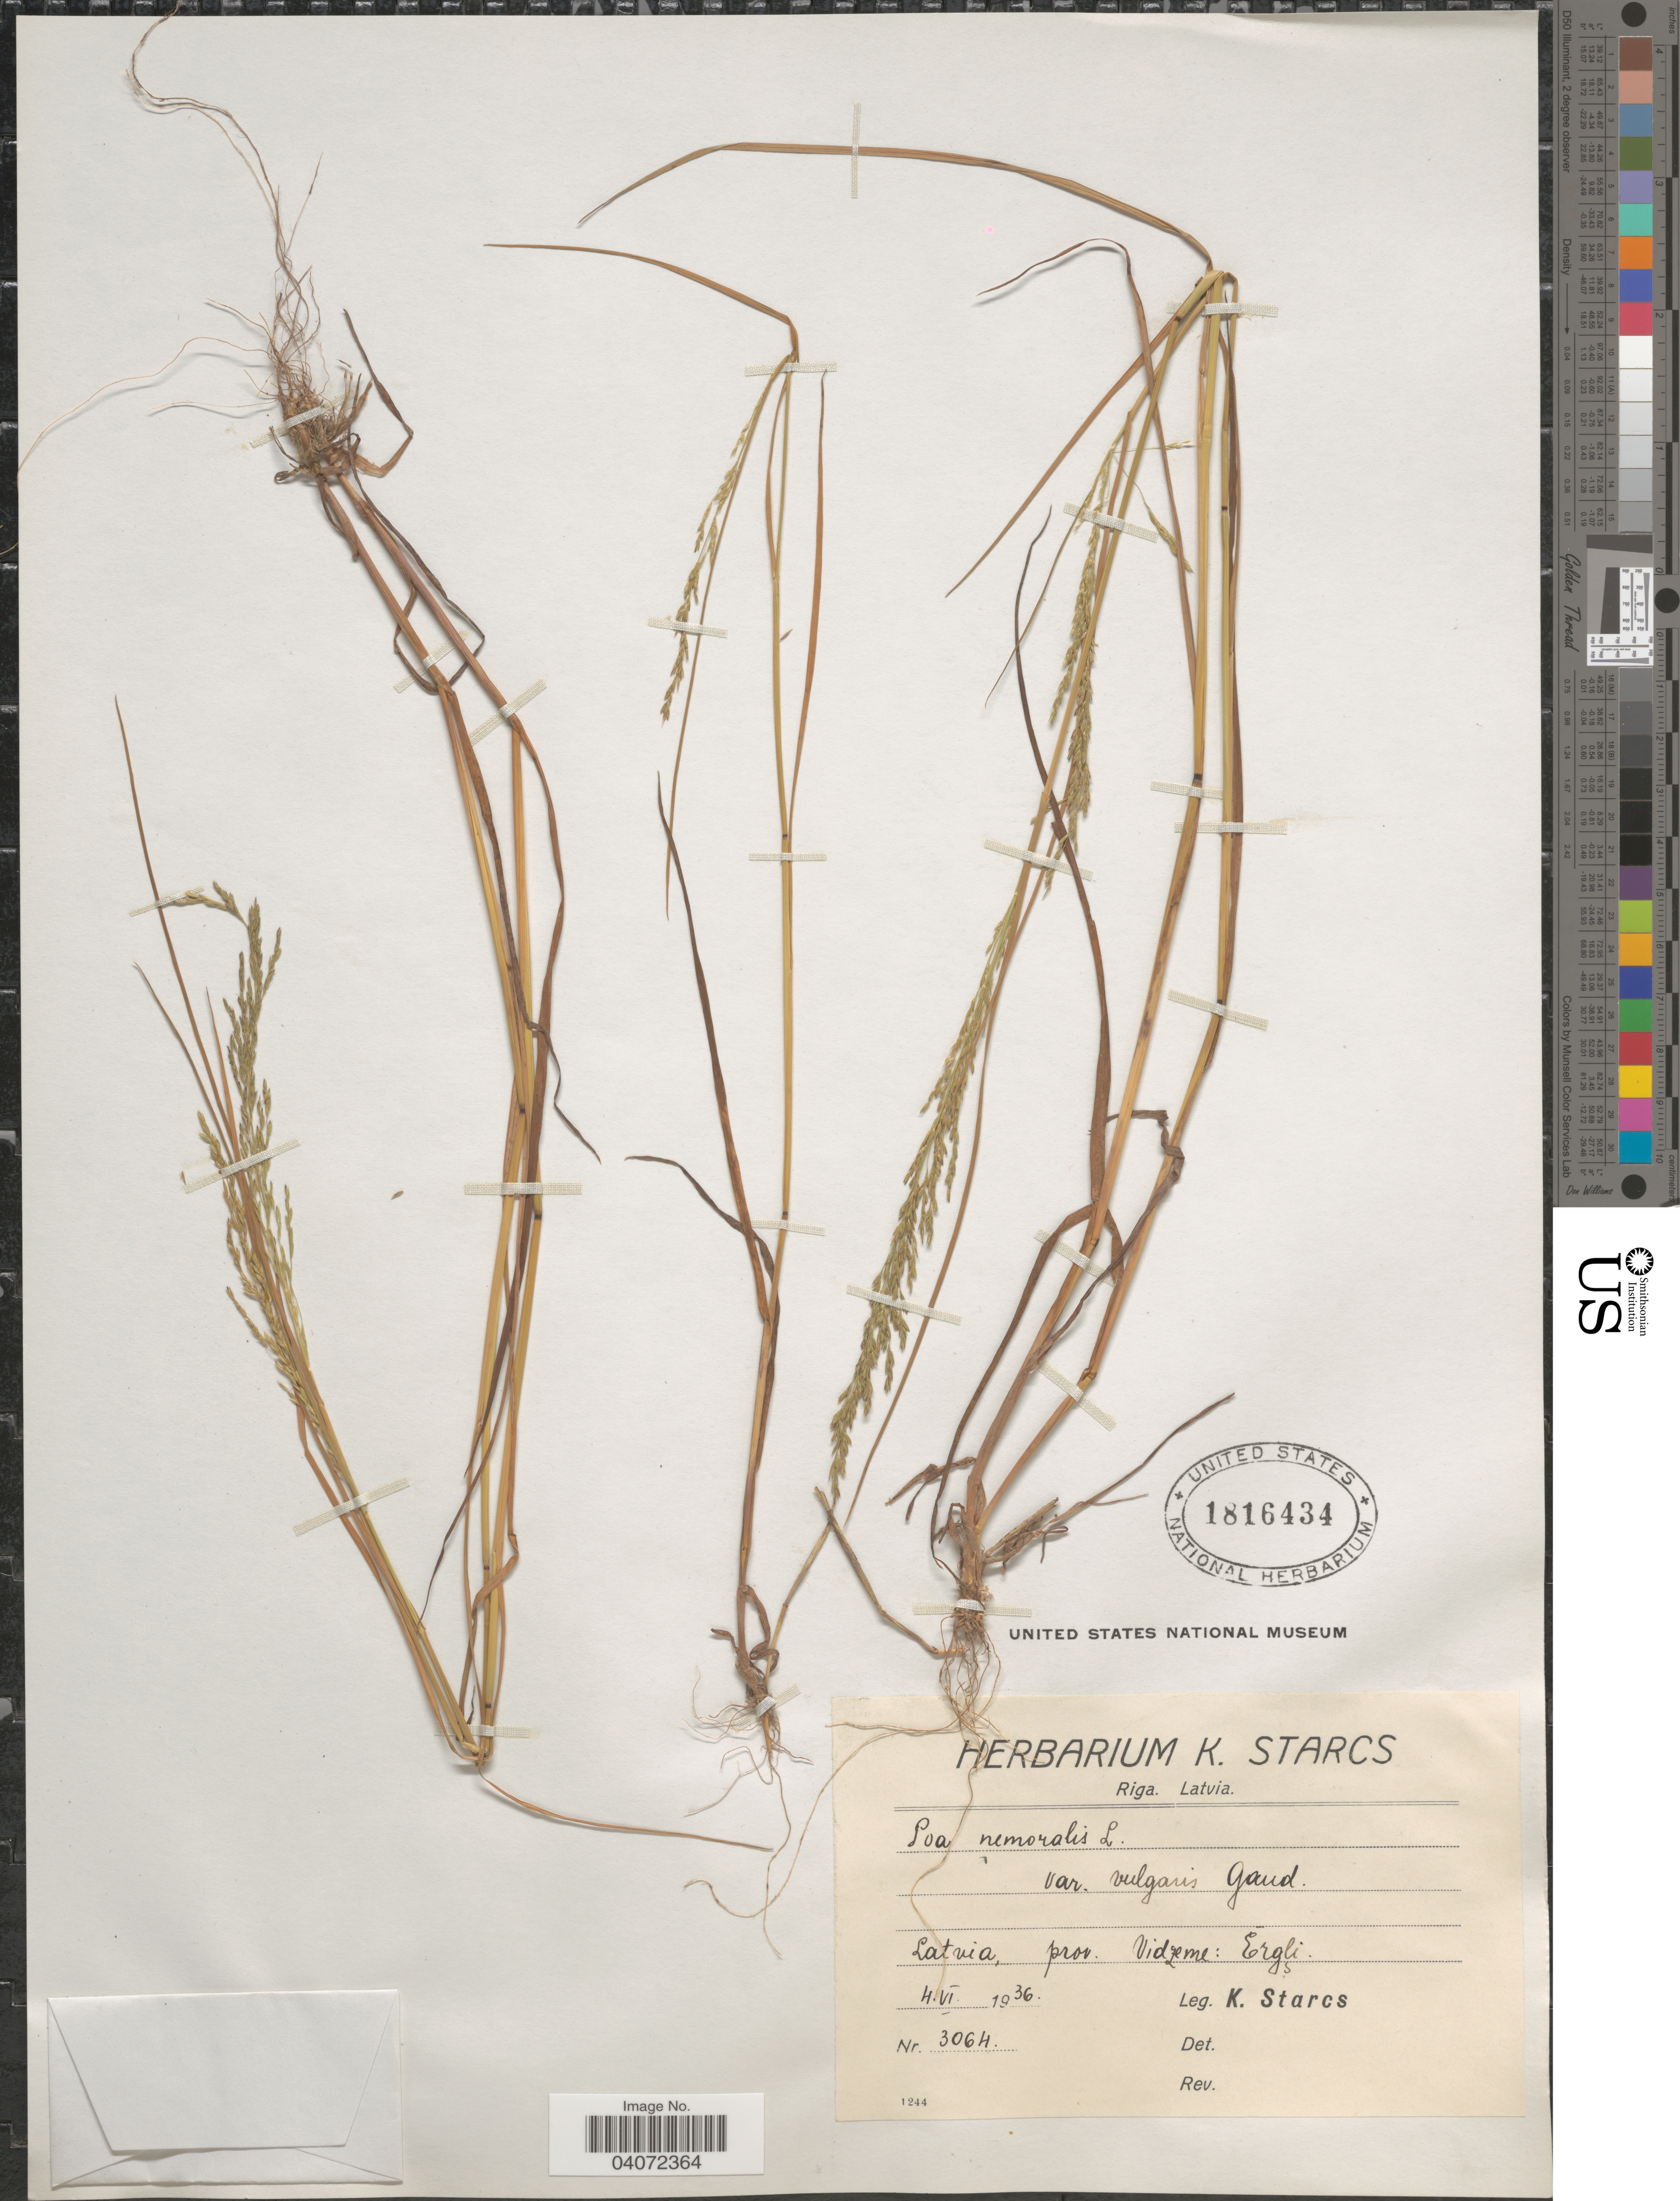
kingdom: Plantae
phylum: Tracheophyta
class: Liliopsida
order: Poales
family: Poaceae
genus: Poa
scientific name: Poa nemoralis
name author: L.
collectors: K. Starcs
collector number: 3064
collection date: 1936-06-04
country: Latvia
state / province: Riga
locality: Latvia, prov. Vidzeme: Ergli.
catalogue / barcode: US 1816434